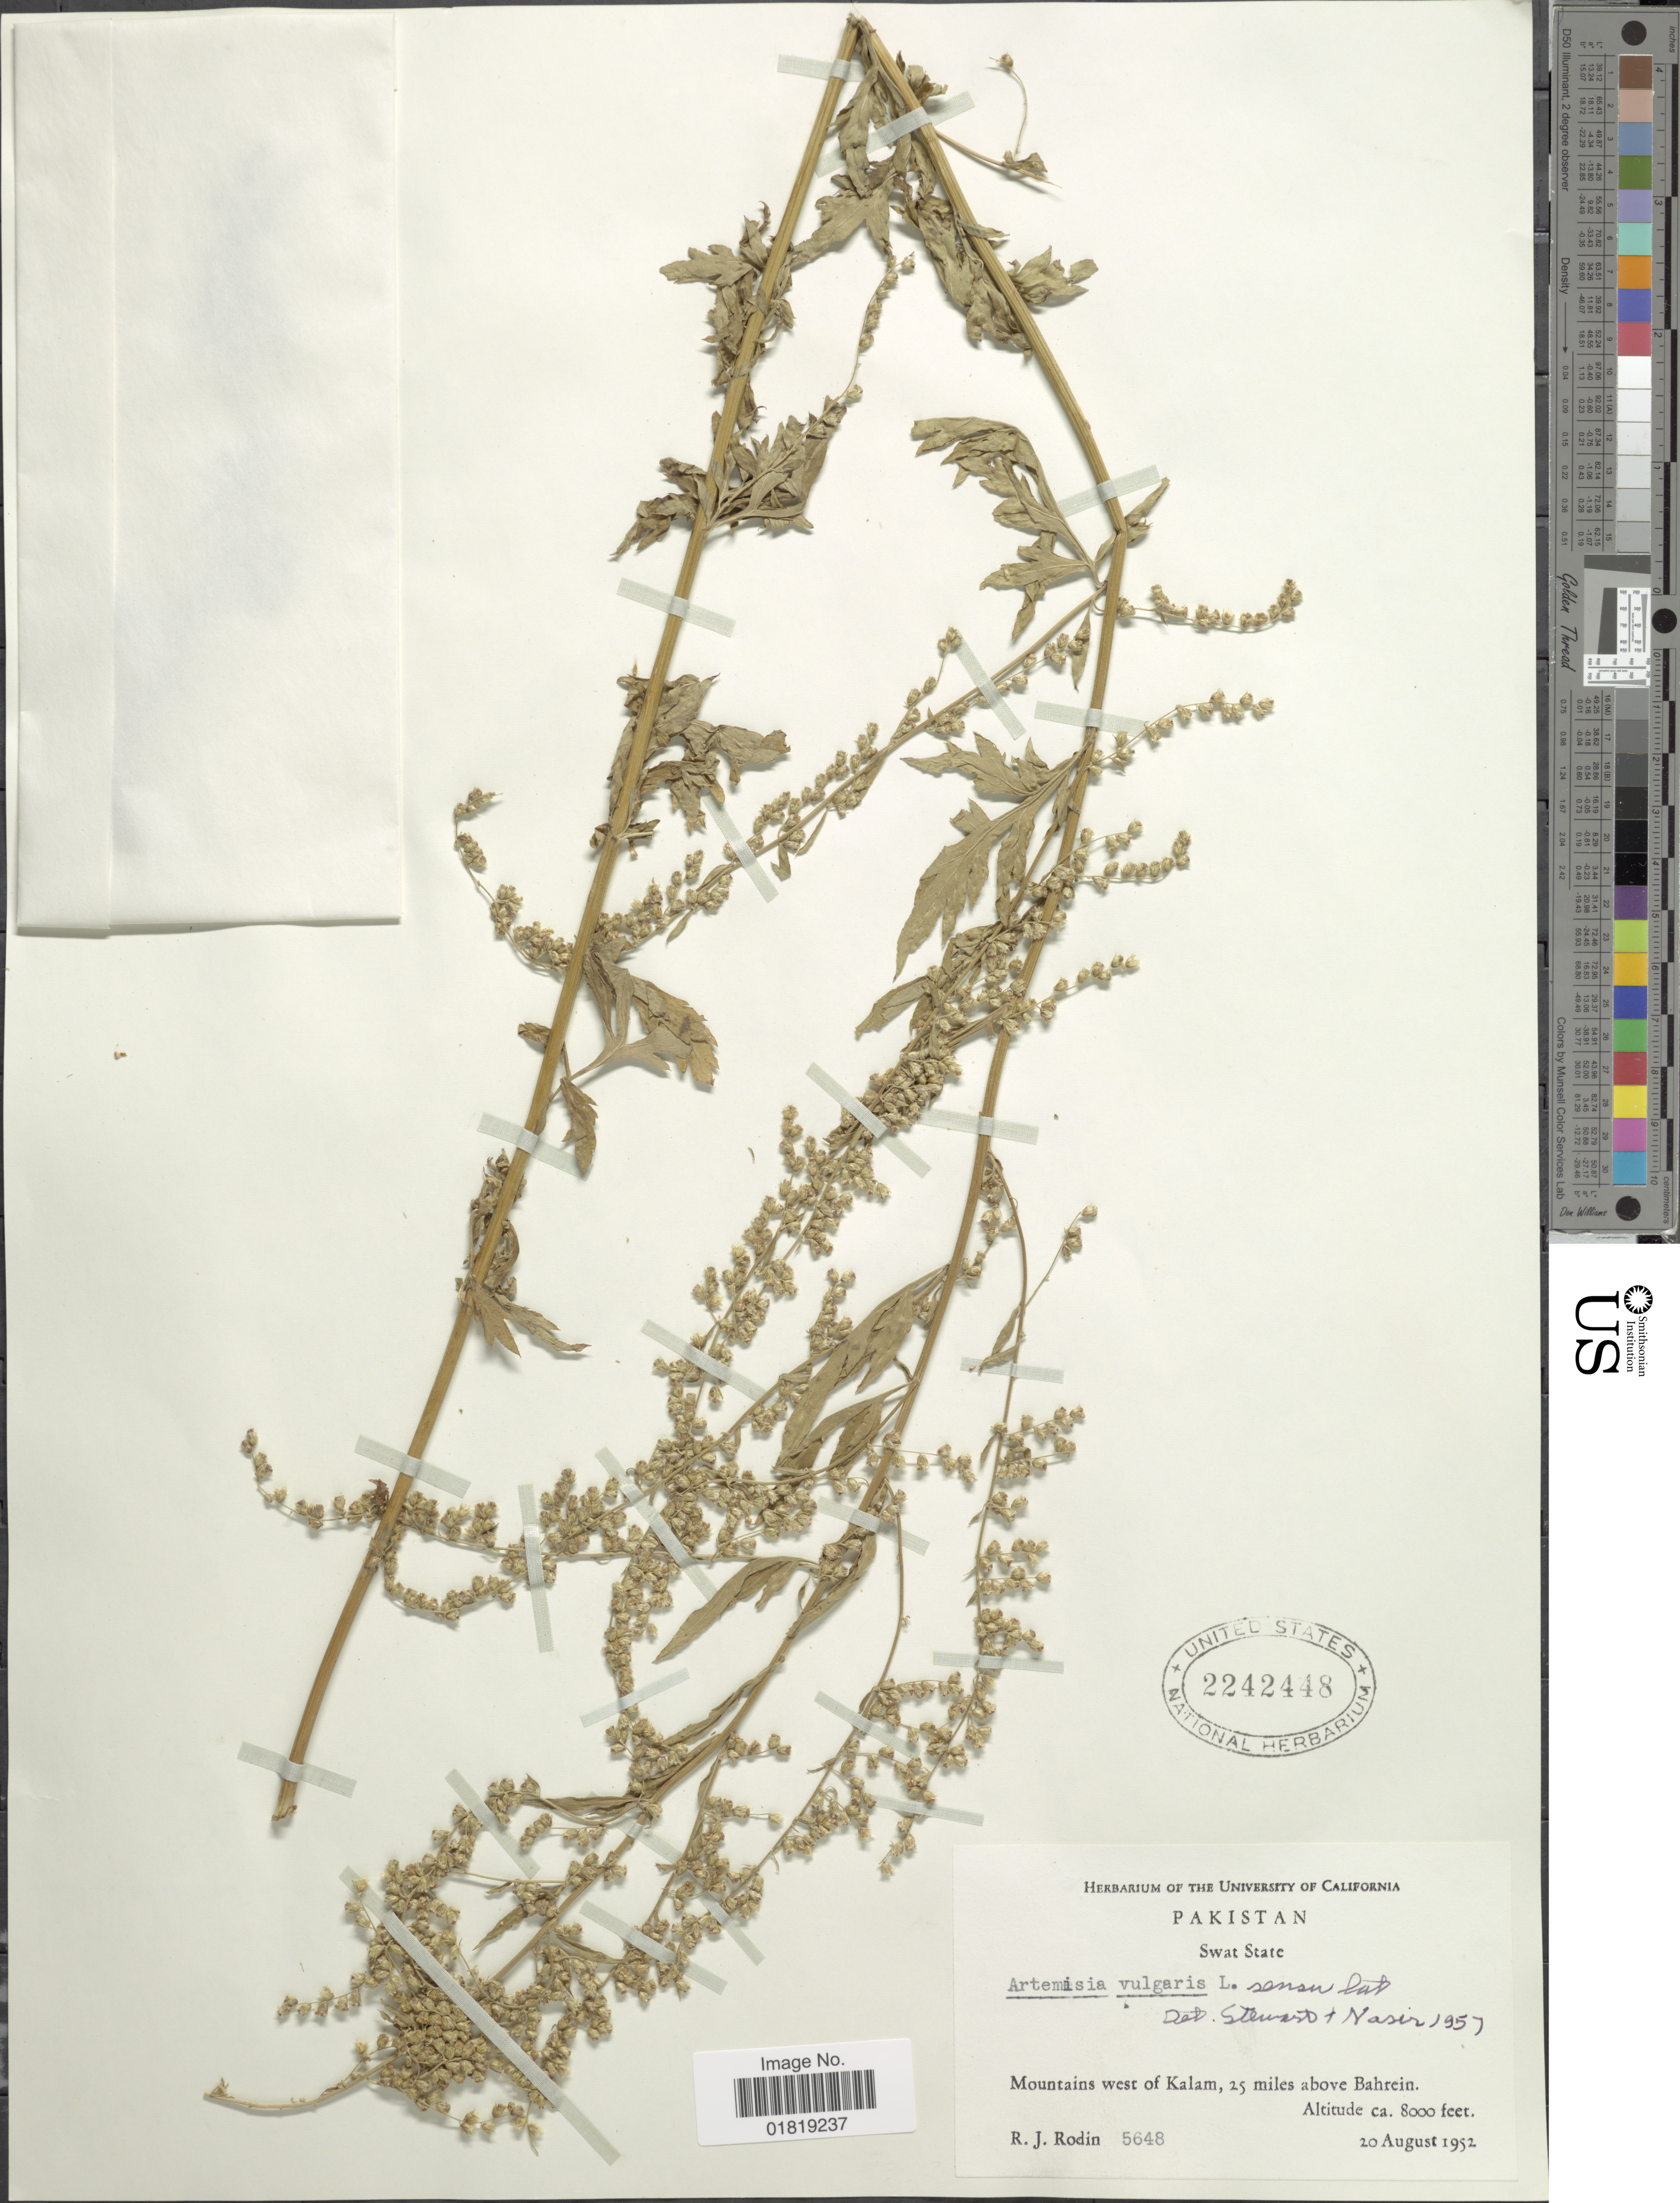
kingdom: Plantae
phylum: Tracheophyta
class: Magnoliopsida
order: Asterales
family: Asteraceae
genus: Artemisia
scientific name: Artemisia vulgaris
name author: L.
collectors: R. J. Rodin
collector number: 5648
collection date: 1952-08-20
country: Pakistan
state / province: Khyber Pakhtunkhwa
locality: Swat State, Mountains west of Kalam, 25 miles above Bahrein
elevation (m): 2438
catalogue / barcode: US 2242448